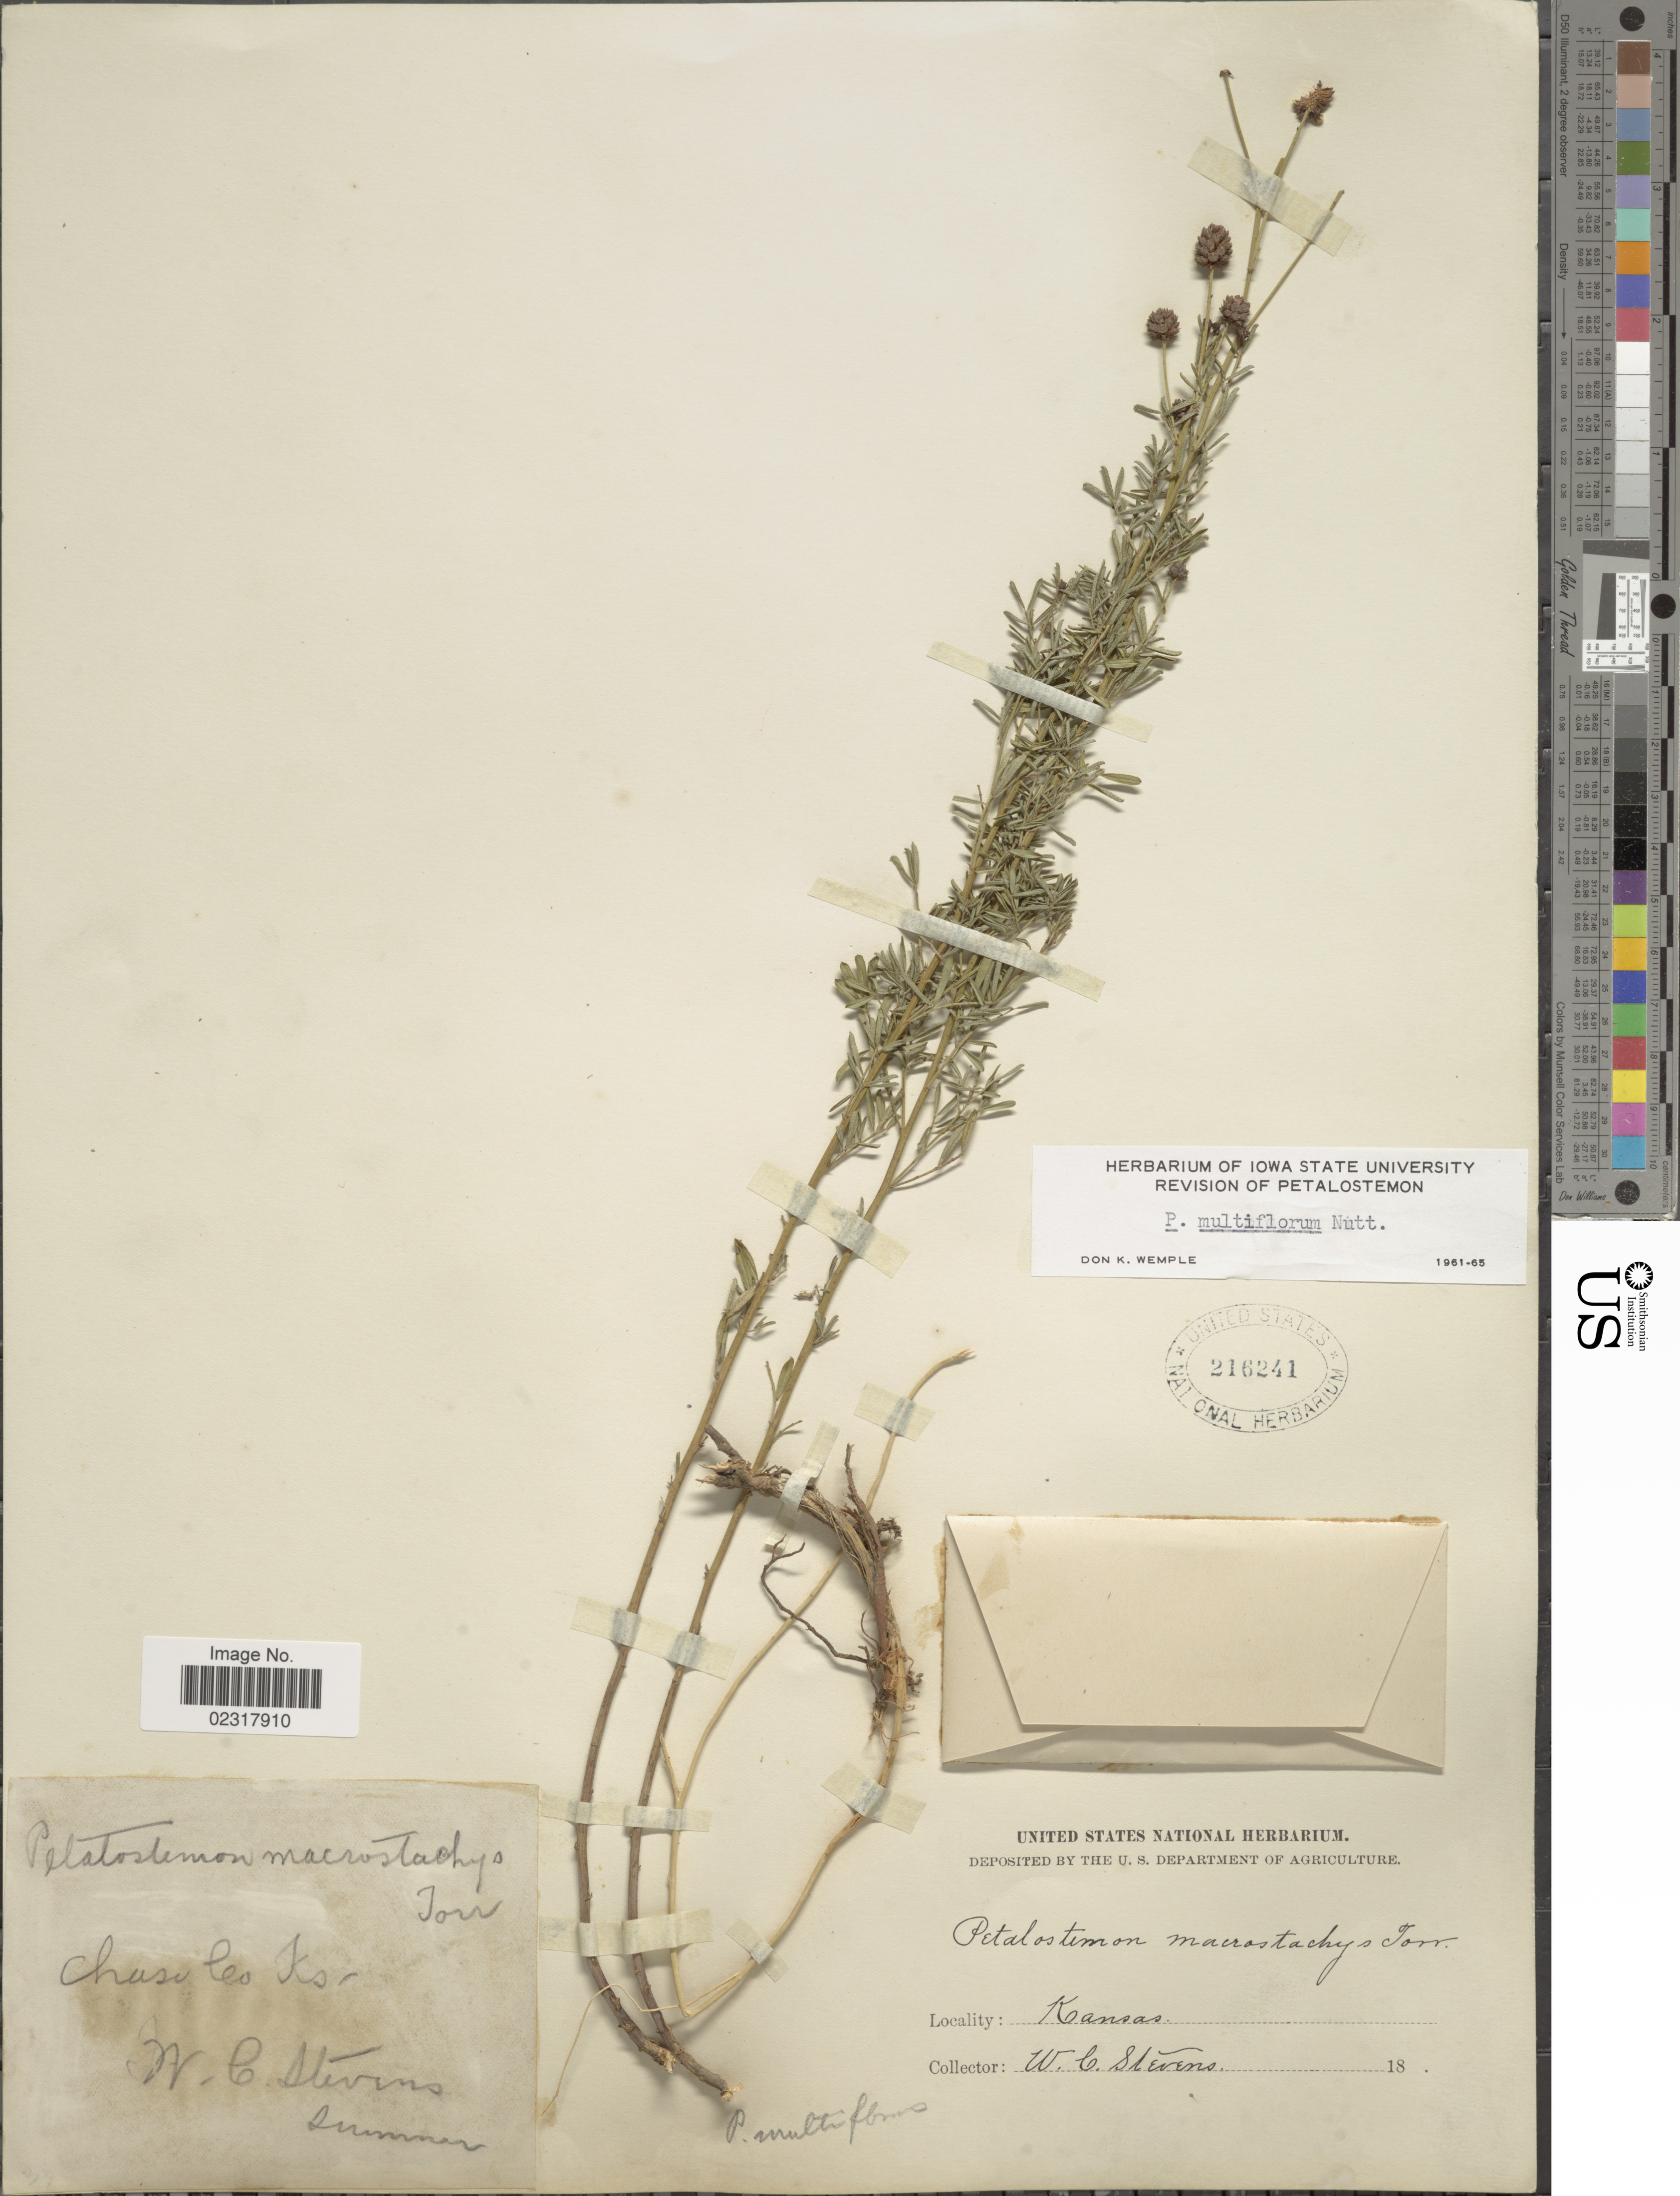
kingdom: Plantae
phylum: Tracheophyta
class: Magnoliopsida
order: Fabales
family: Fabaceae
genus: Dalea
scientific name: Dalea multiflora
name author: (Nutt.) Shinners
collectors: W. C. Stevens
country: United States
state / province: Kansas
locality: Chase Co.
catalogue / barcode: US 216241